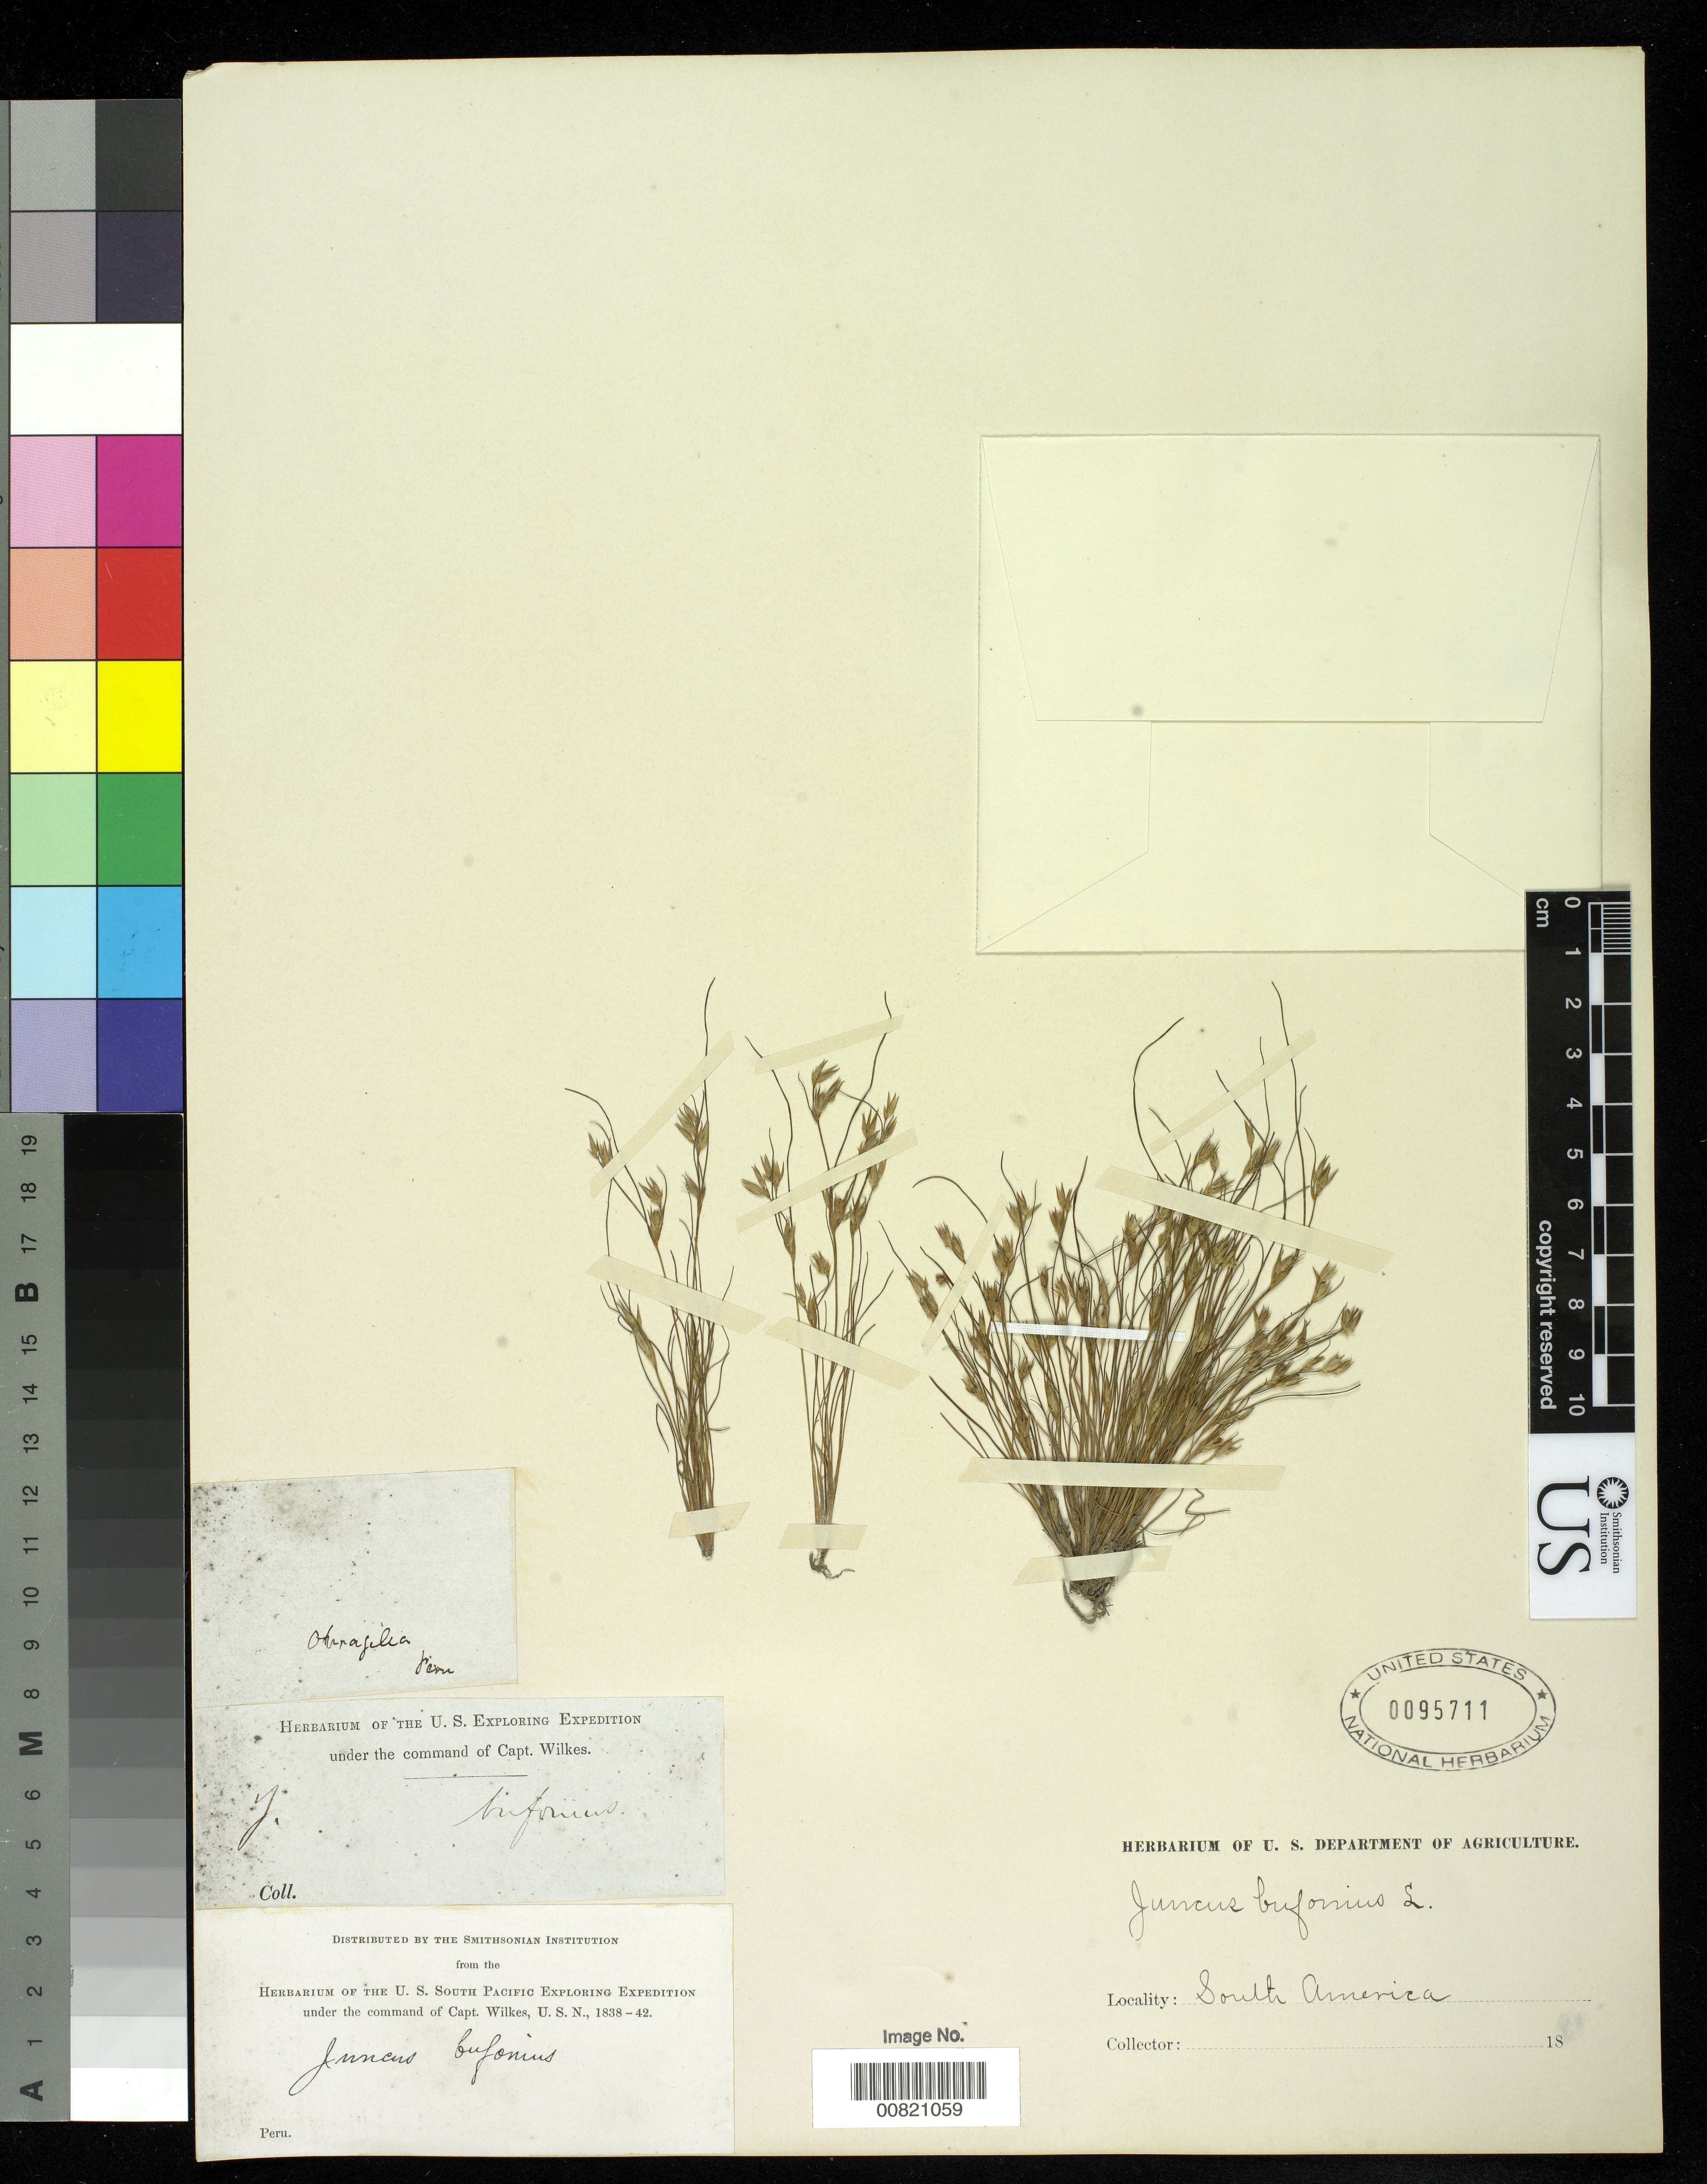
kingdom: Plantae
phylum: Tracheophyta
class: Liliopsida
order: Poales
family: Juncaceae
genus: Juncus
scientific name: Juncus bufonius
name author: L.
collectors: Wilkes Explor. Exped.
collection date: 1838/1842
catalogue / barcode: US 95711